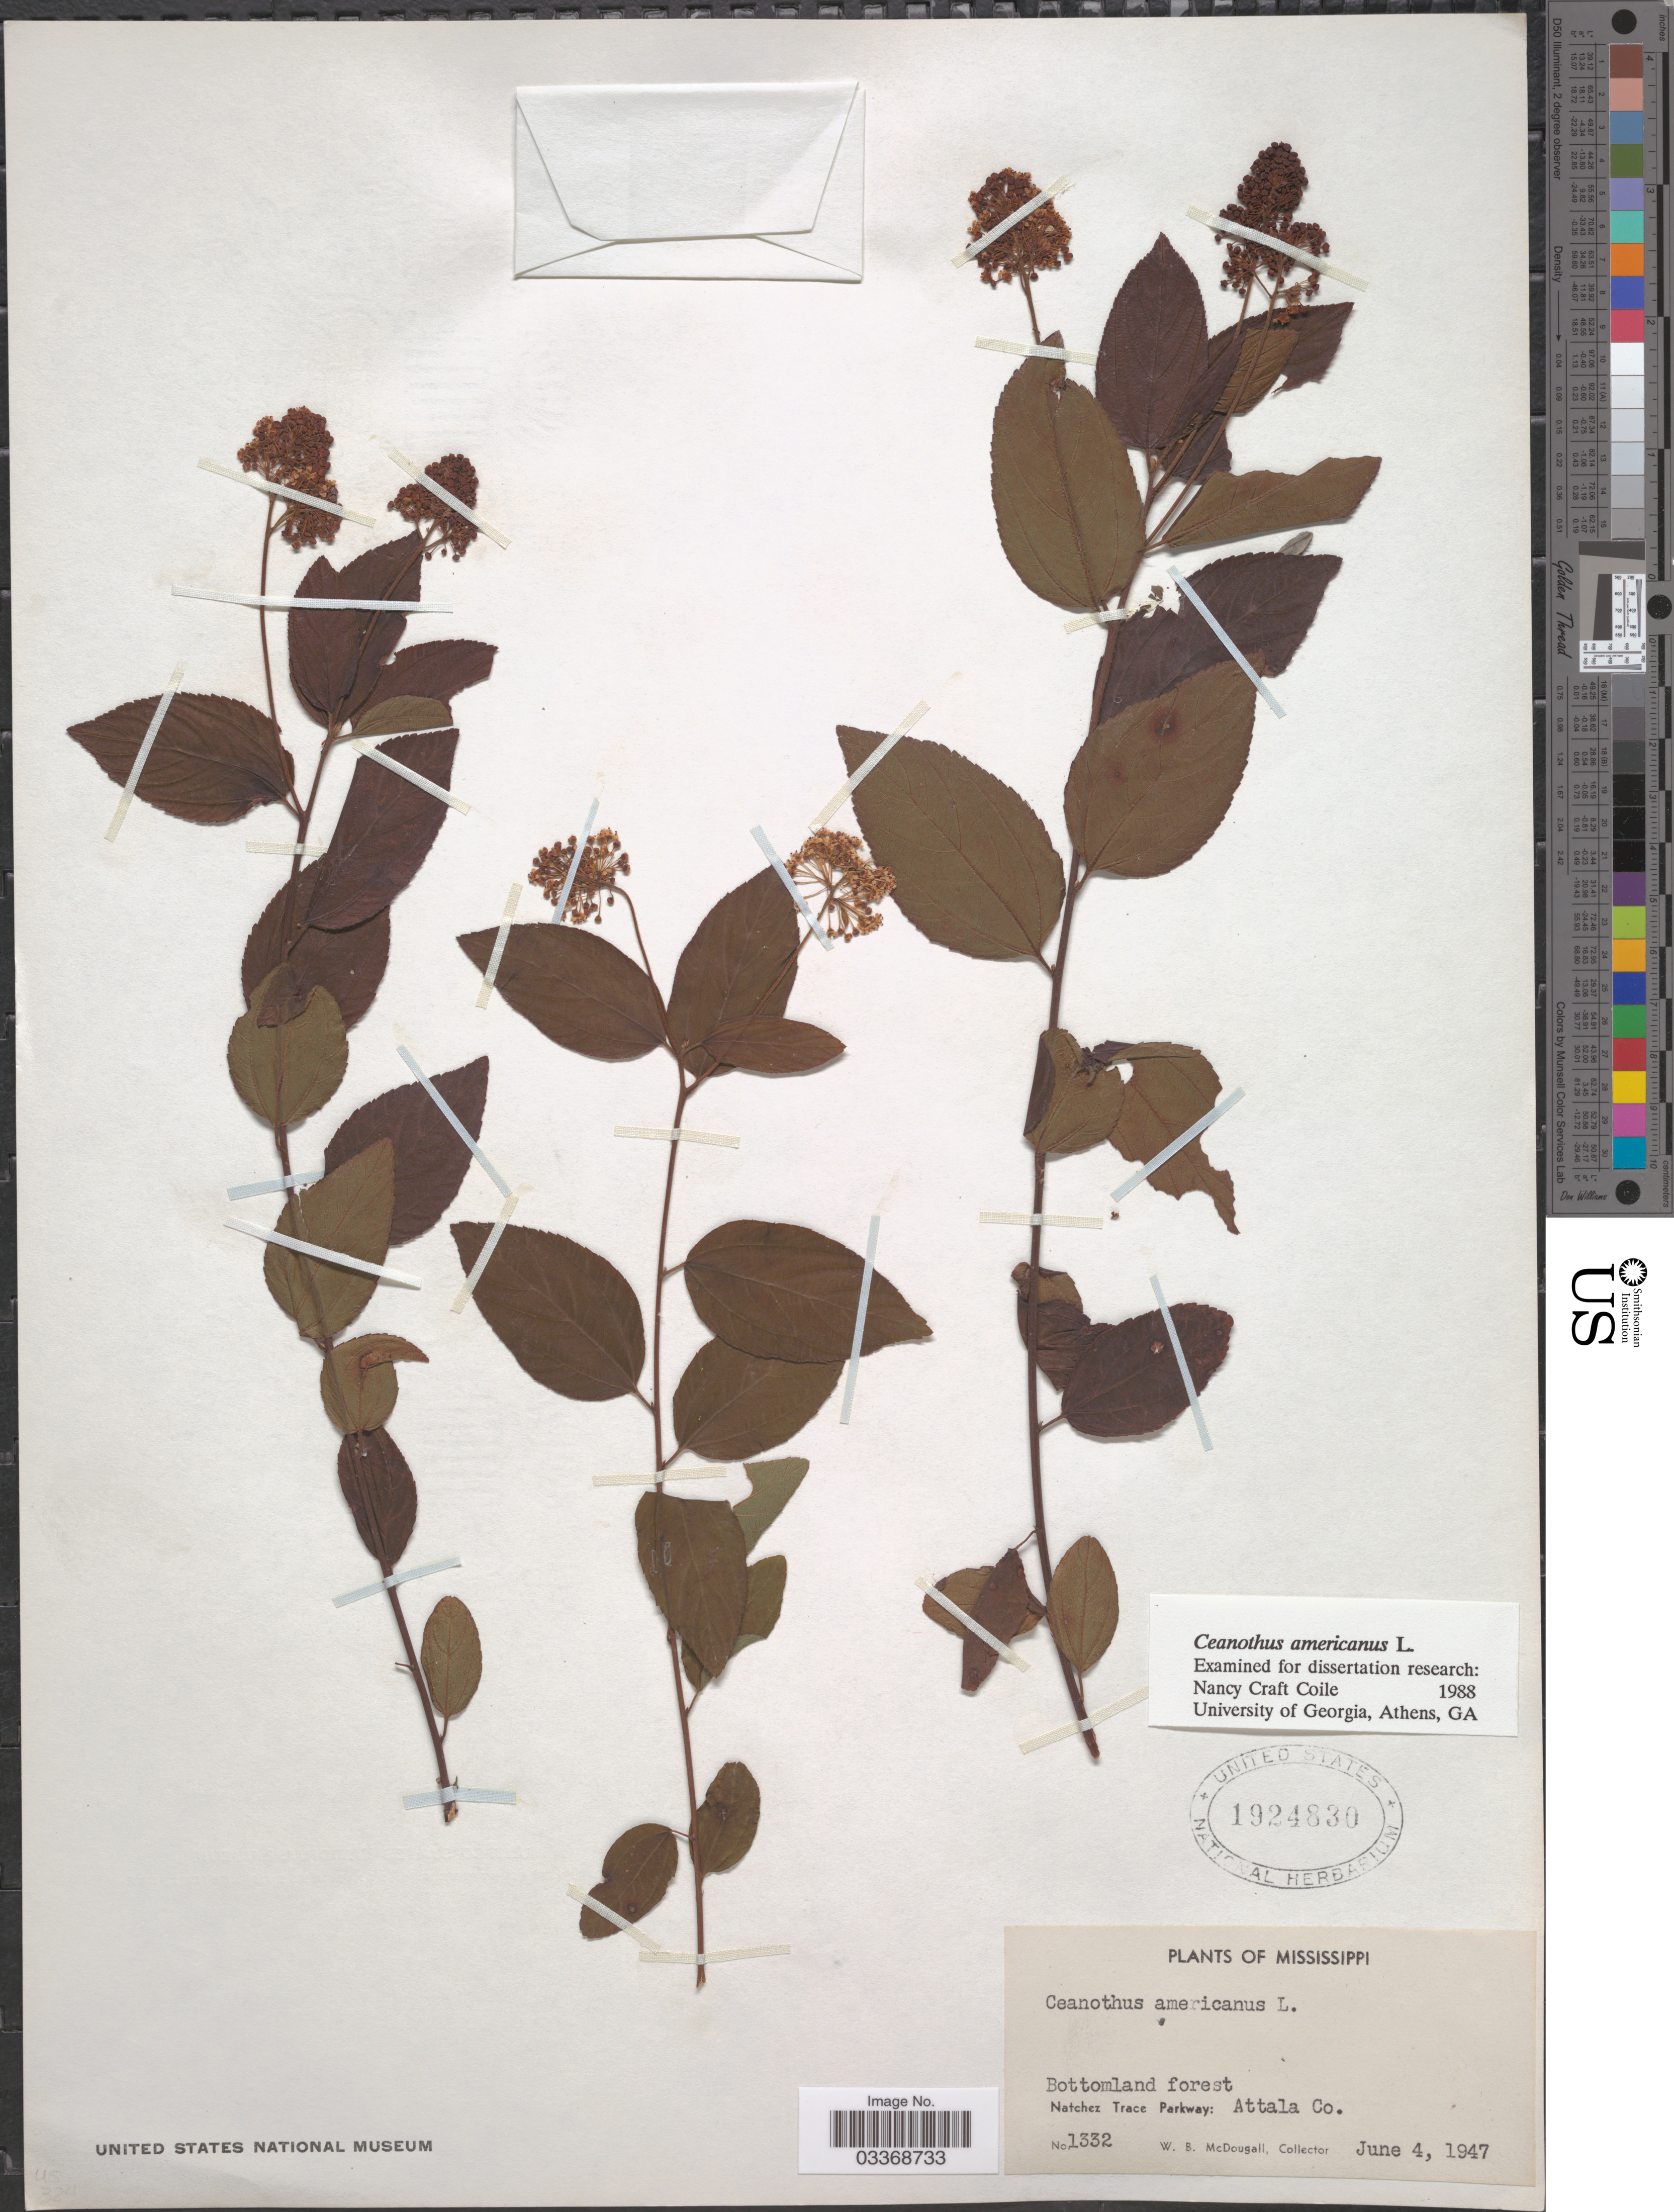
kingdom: Plantae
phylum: Tracheophyta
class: Magnoliopsida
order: Rosales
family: Rhamnaceae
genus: Ceanothus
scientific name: Ceanothus americanus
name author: L.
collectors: W. B. McDougall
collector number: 1332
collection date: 1947-06-04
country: United States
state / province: Mississippi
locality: Natchez Trace Parkway: Attala Co.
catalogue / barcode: US 1924830